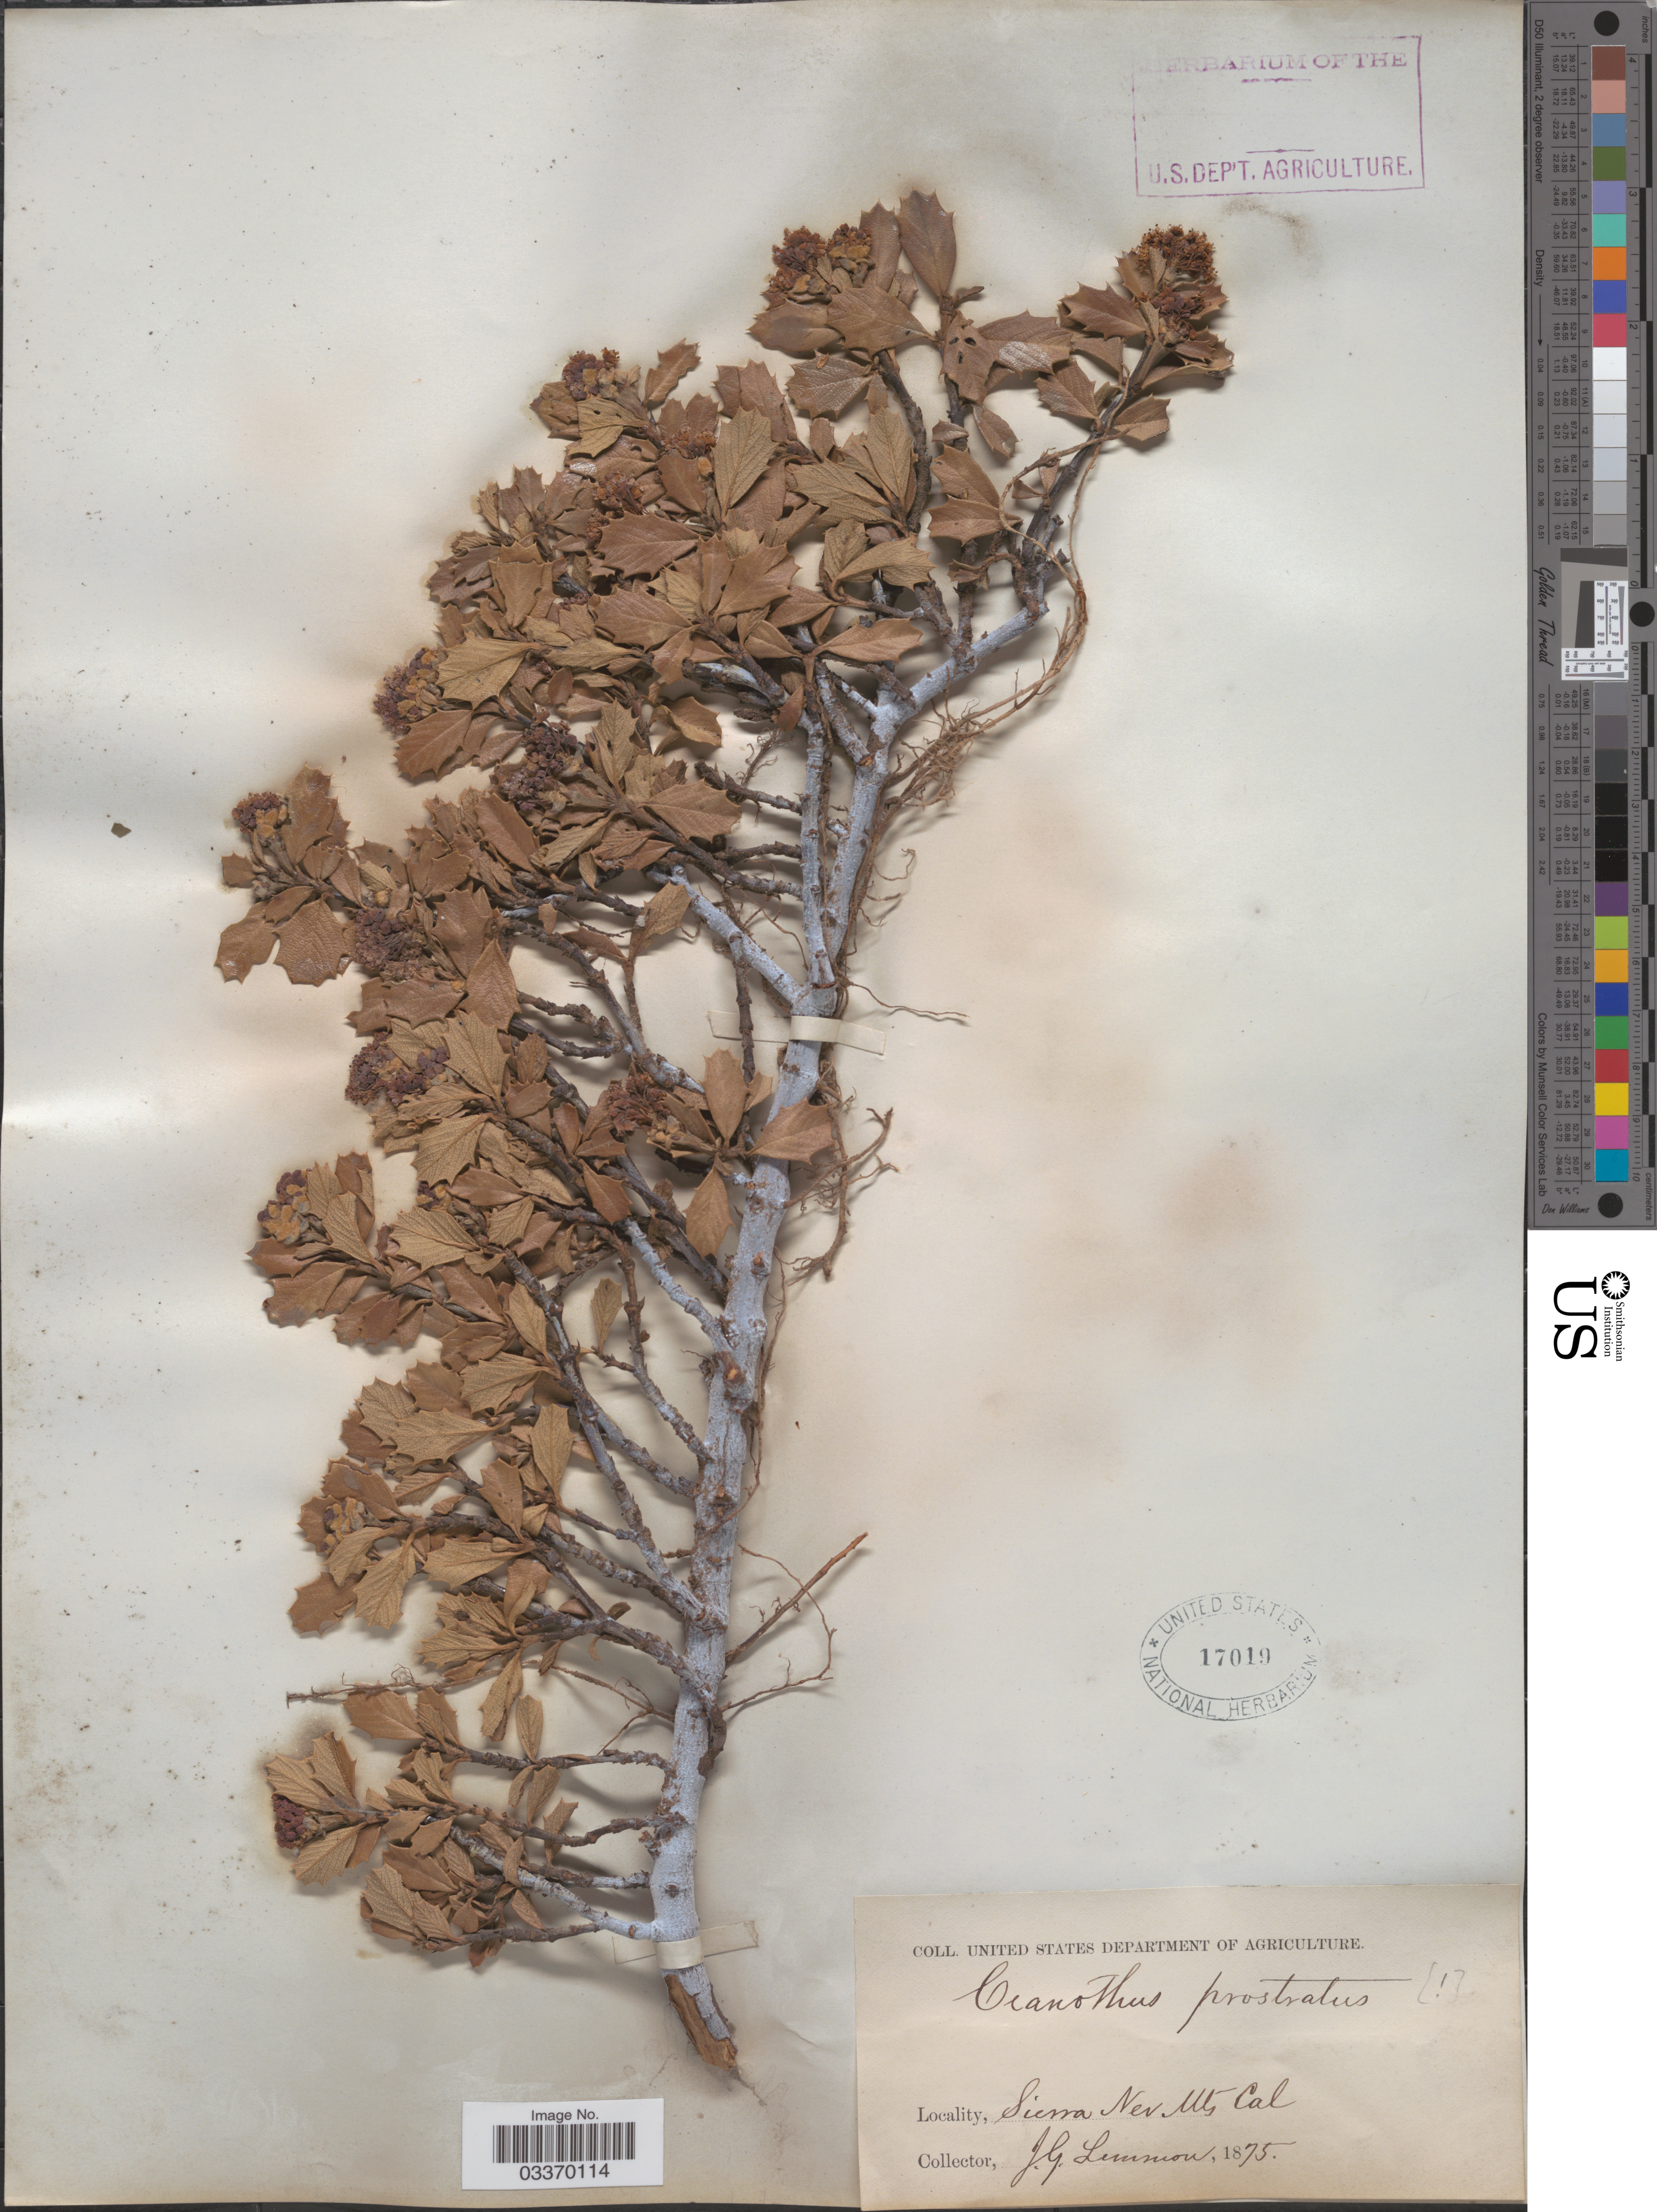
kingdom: Plantae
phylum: Tracheophyta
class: Magnoliopsida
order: Rosales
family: Rhamnaceae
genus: Ceanothus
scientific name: Ceanothus prostratus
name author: Benth.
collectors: J. Lemmon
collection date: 1875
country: United States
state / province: California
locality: Sierra Nev Mts.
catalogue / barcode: US 17019